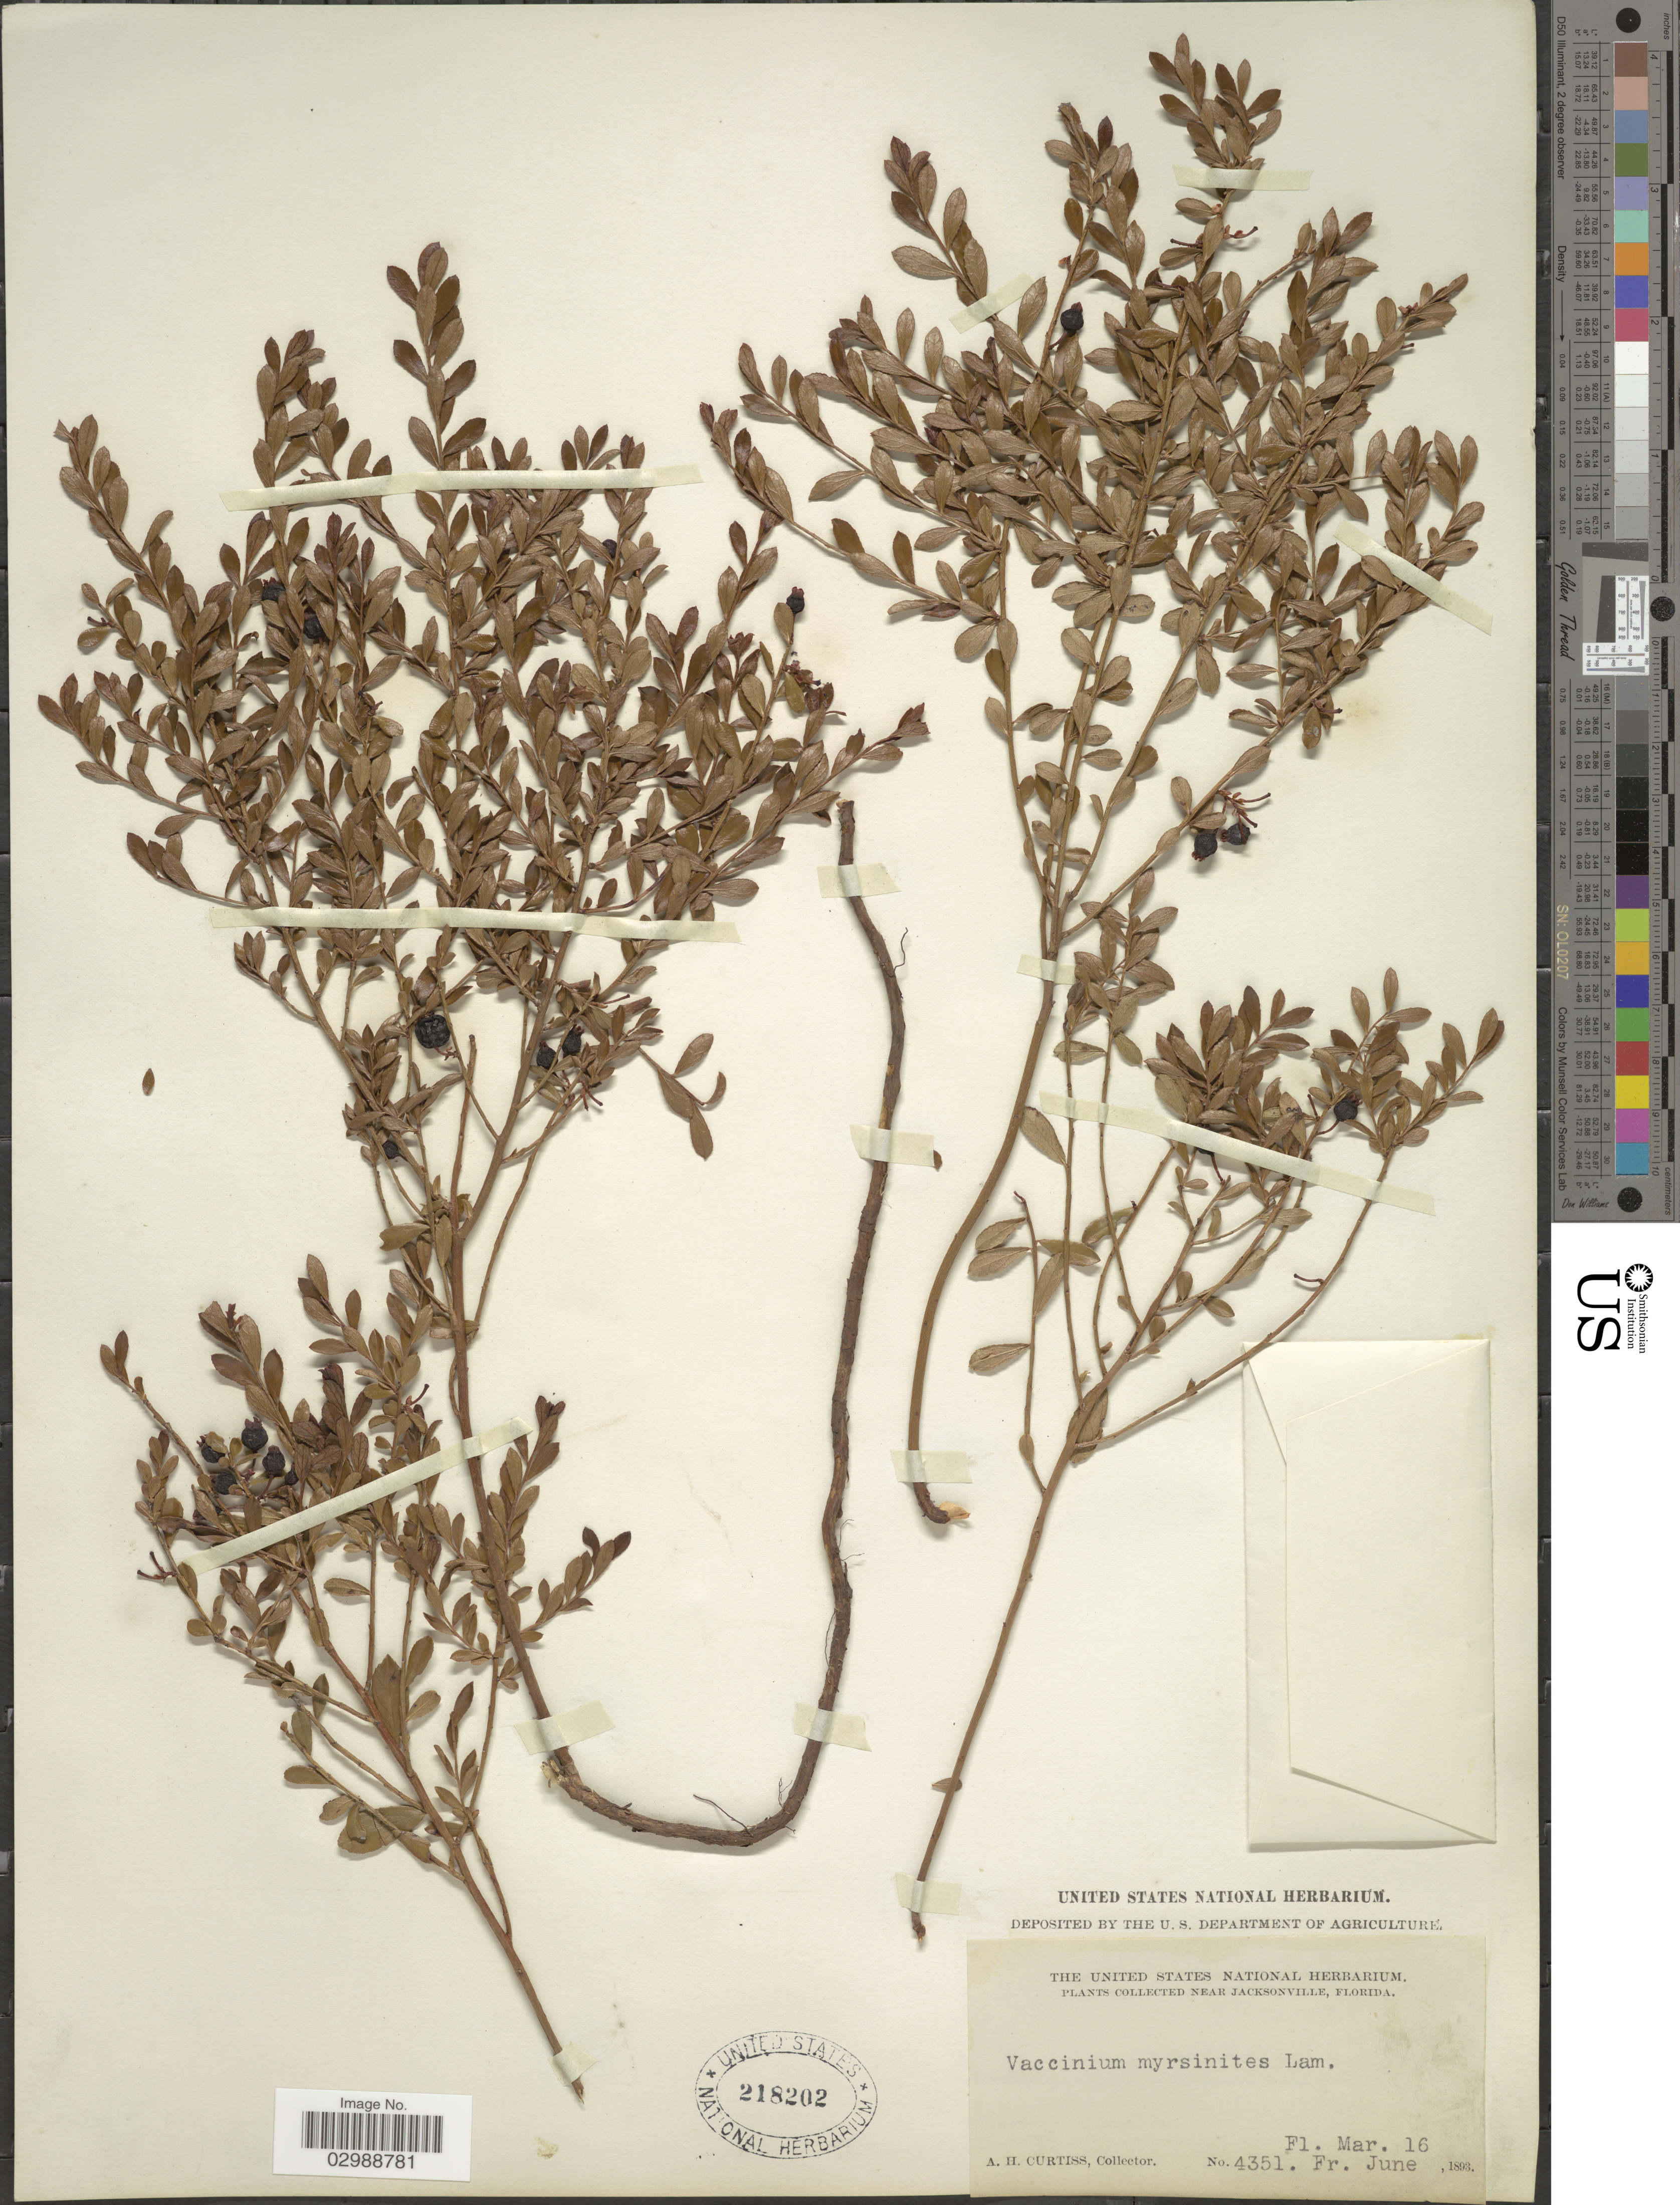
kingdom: Plantae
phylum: Tracheophyta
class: Magnoliopsida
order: Ericales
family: Ericaceae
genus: Vaccinium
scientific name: Vaccinium nitidum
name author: Andrews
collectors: A. H. Curtiss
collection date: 1893-06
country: United States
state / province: Florida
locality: Near Jacksonville.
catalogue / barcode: US 218202